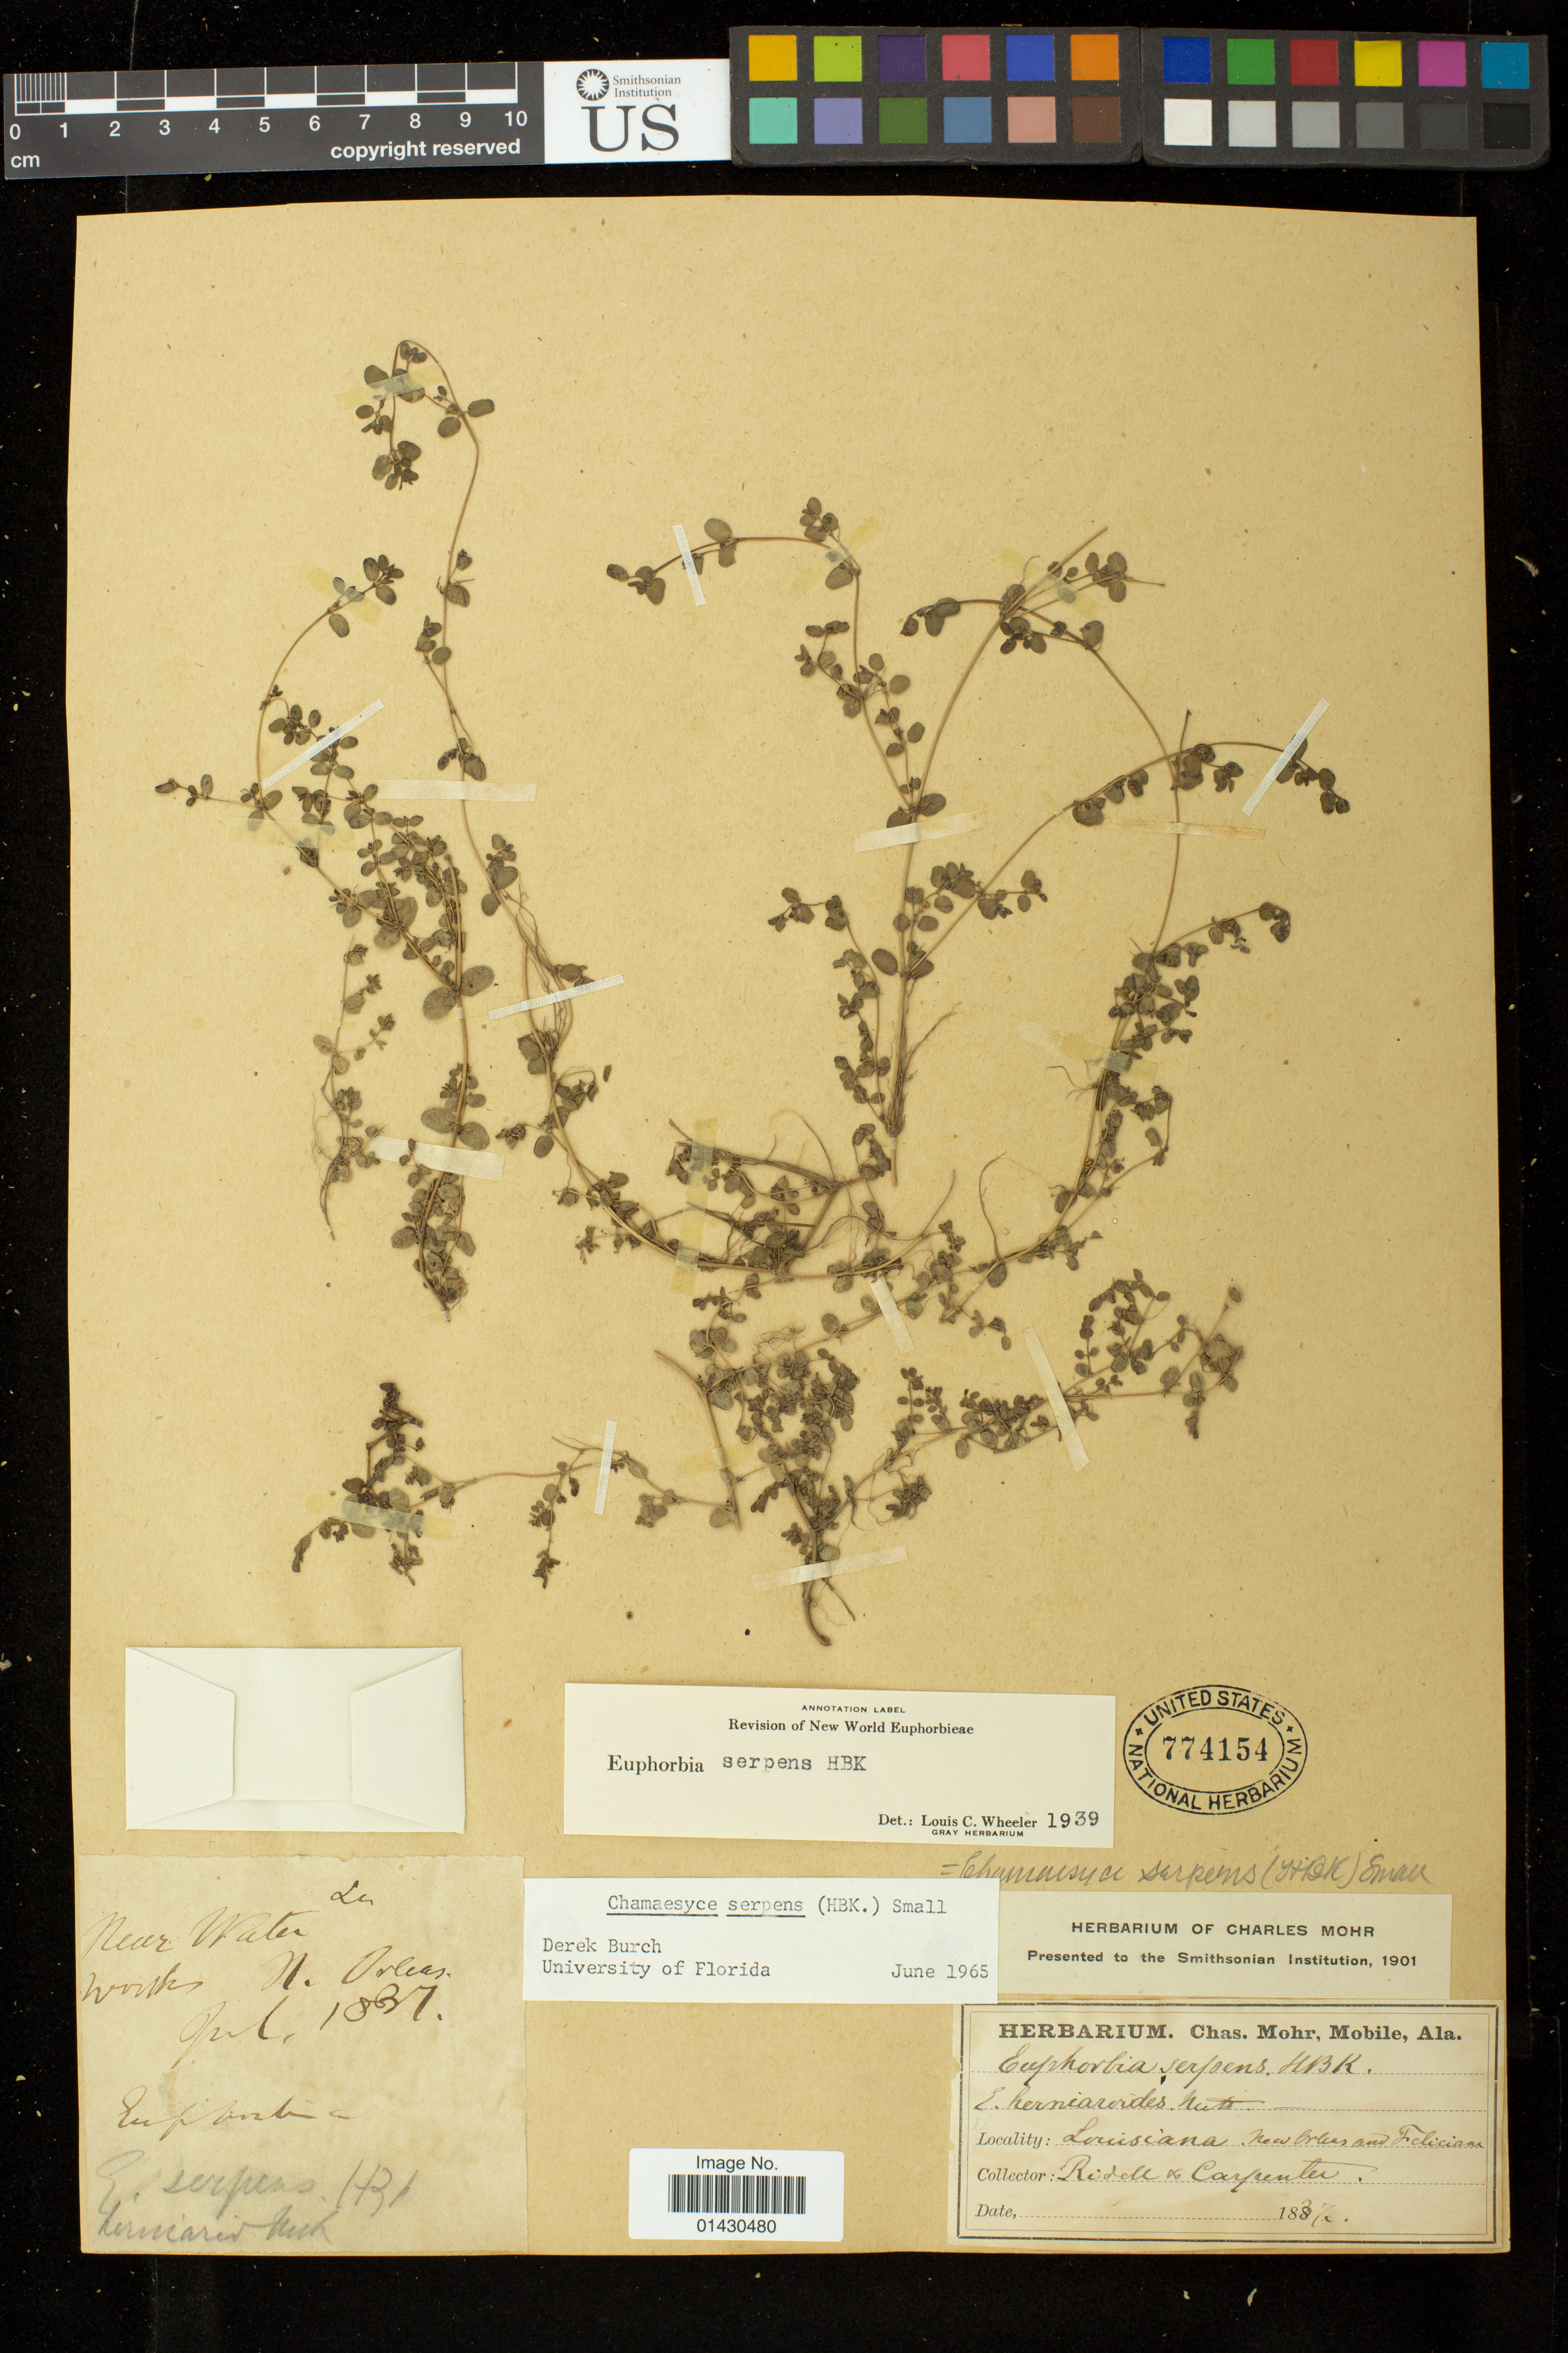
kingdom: Plantae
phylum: Tracheophyta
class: Magnoliopsida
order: Malpighiales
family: Euphorbiaceae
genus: Euphorbia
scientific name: Euphorbia serpens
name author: Kunth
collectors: -. Ridell & -. Carpenter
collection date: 1837-07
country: United States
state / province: Louisiana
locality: Near Water Works N. Orlean; New Orlean and Feliciana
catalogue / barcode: US 774154